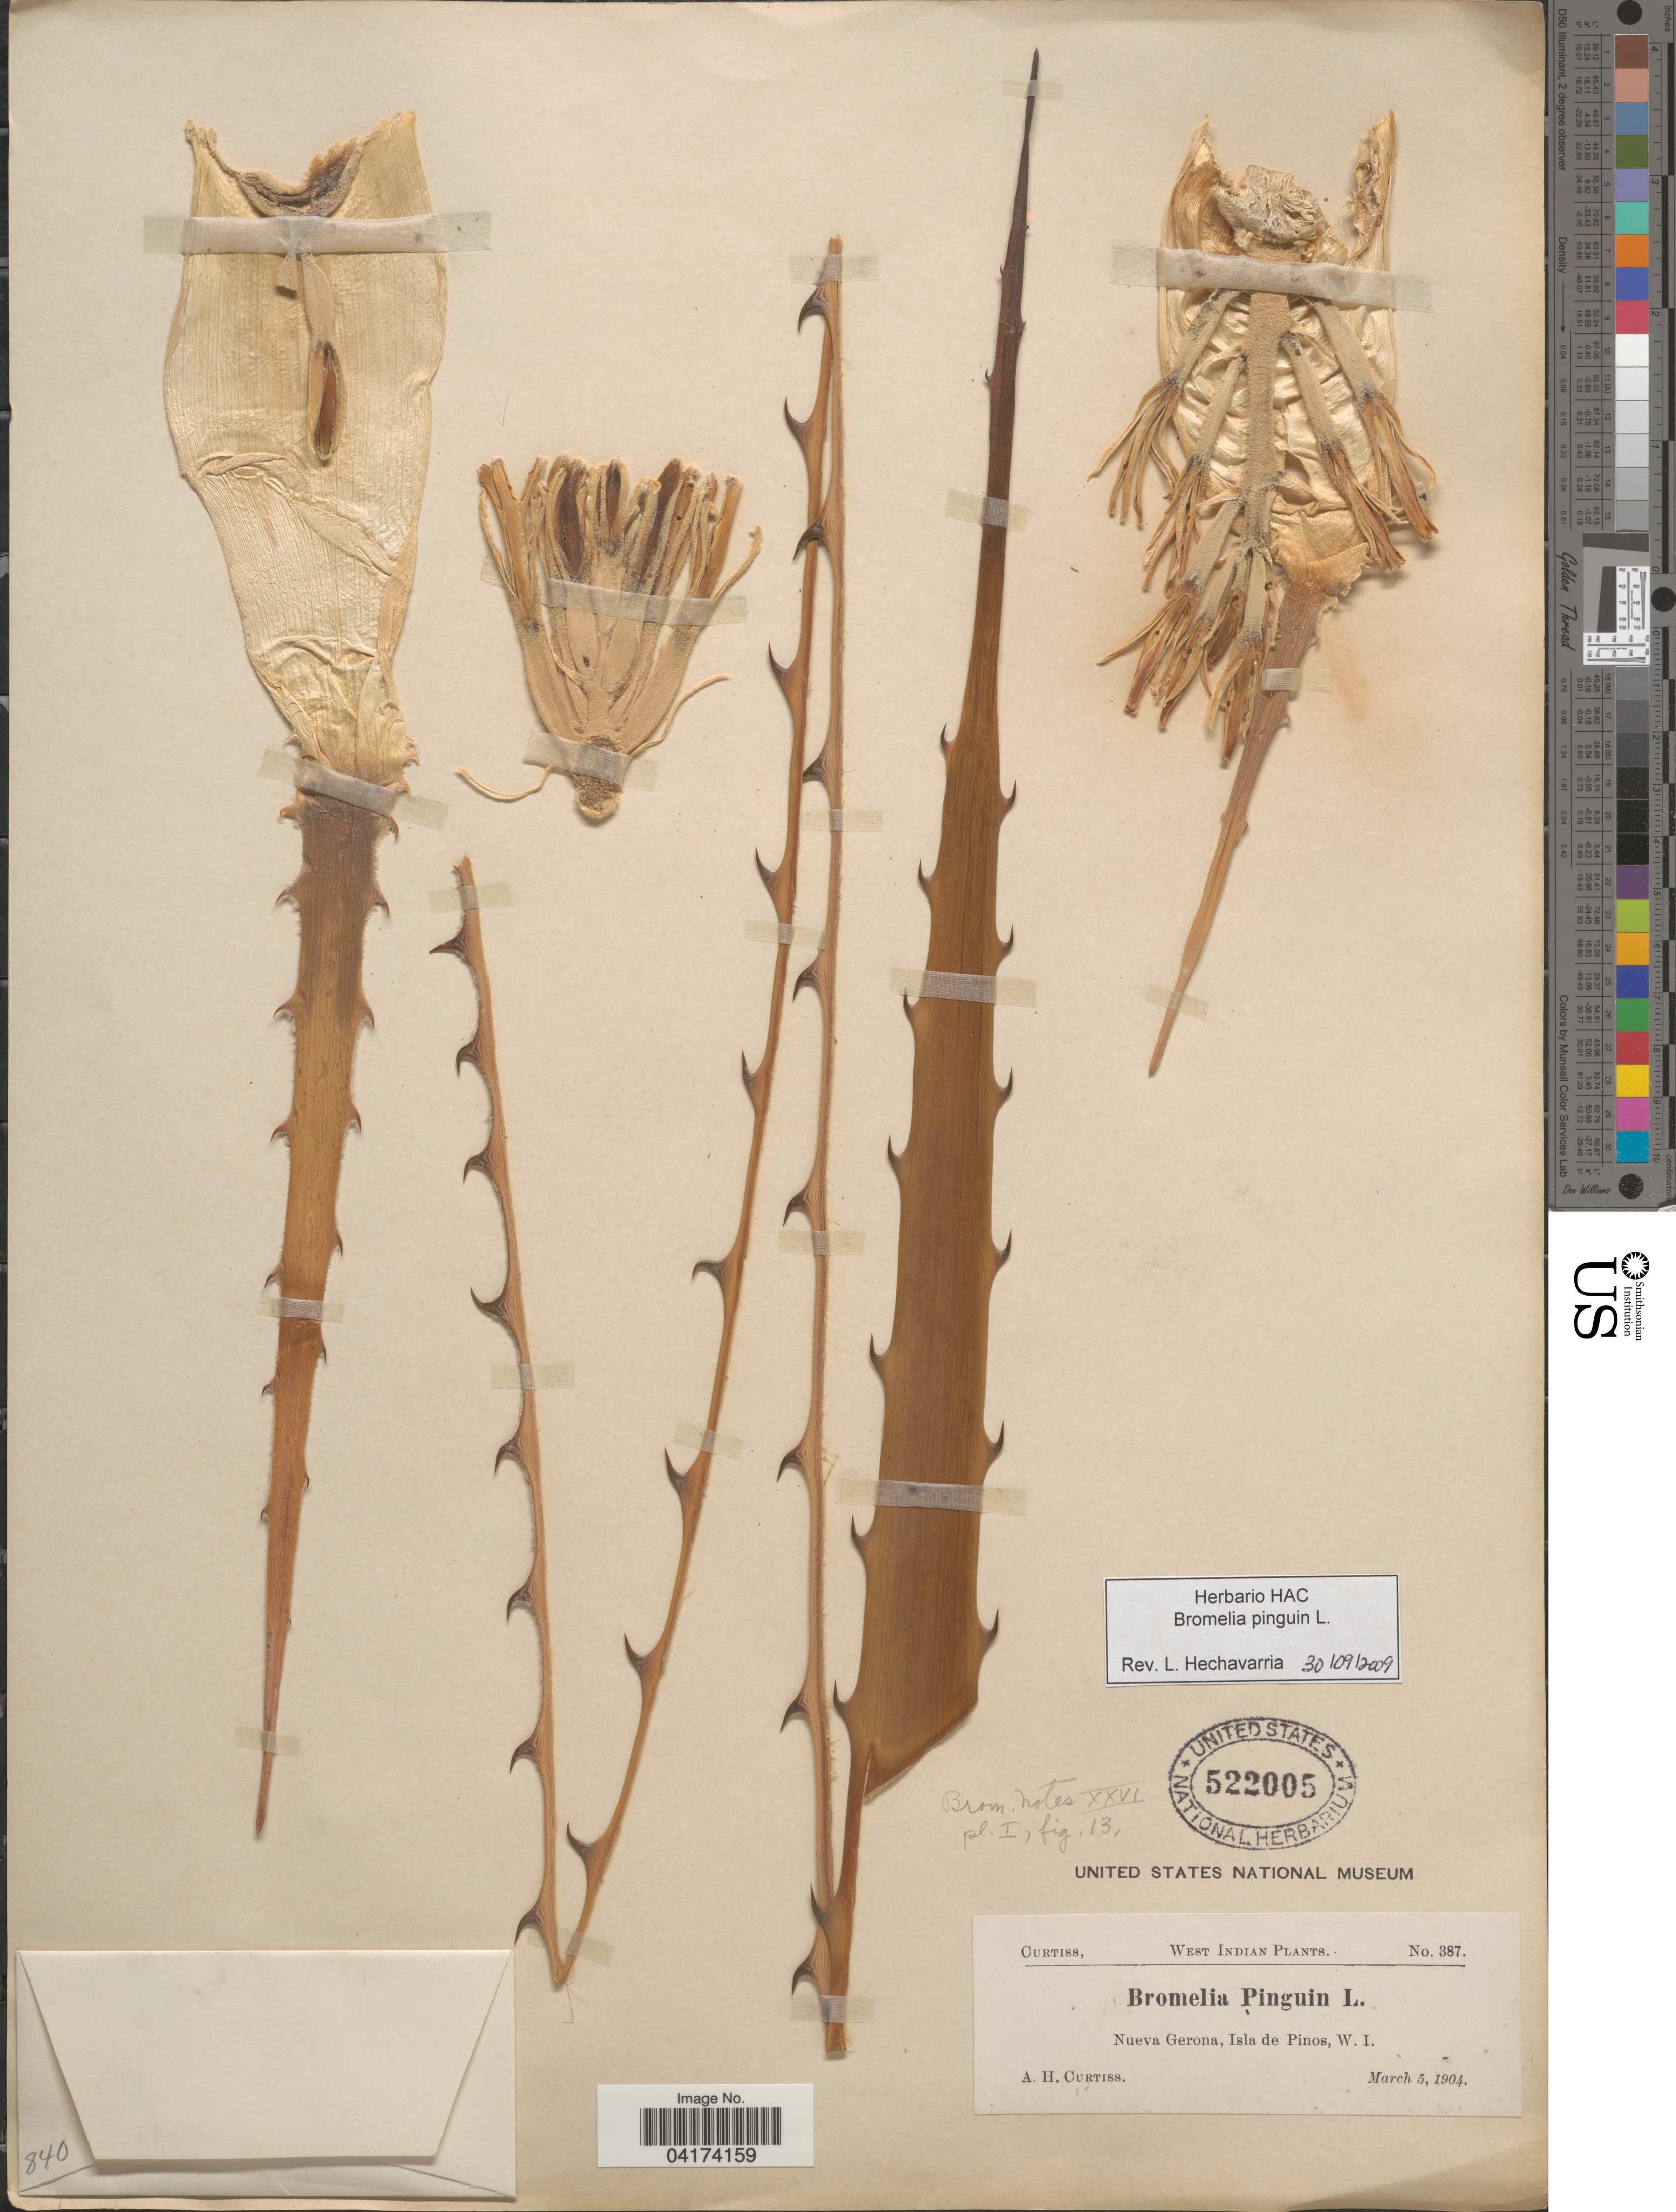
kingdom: Plantae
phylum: Tracheophyta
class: Liliopsida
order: Poales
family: Bromeliaceae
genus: Bromelia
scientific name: Bromelia pinguin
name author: L.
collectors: A. H. Curtiss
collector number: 387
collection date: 1904-03-05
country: Cuba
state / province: Isla de la Juventud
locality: West Indian. Nueva Gerona, Isla de Pinos.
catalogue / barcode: US 522005